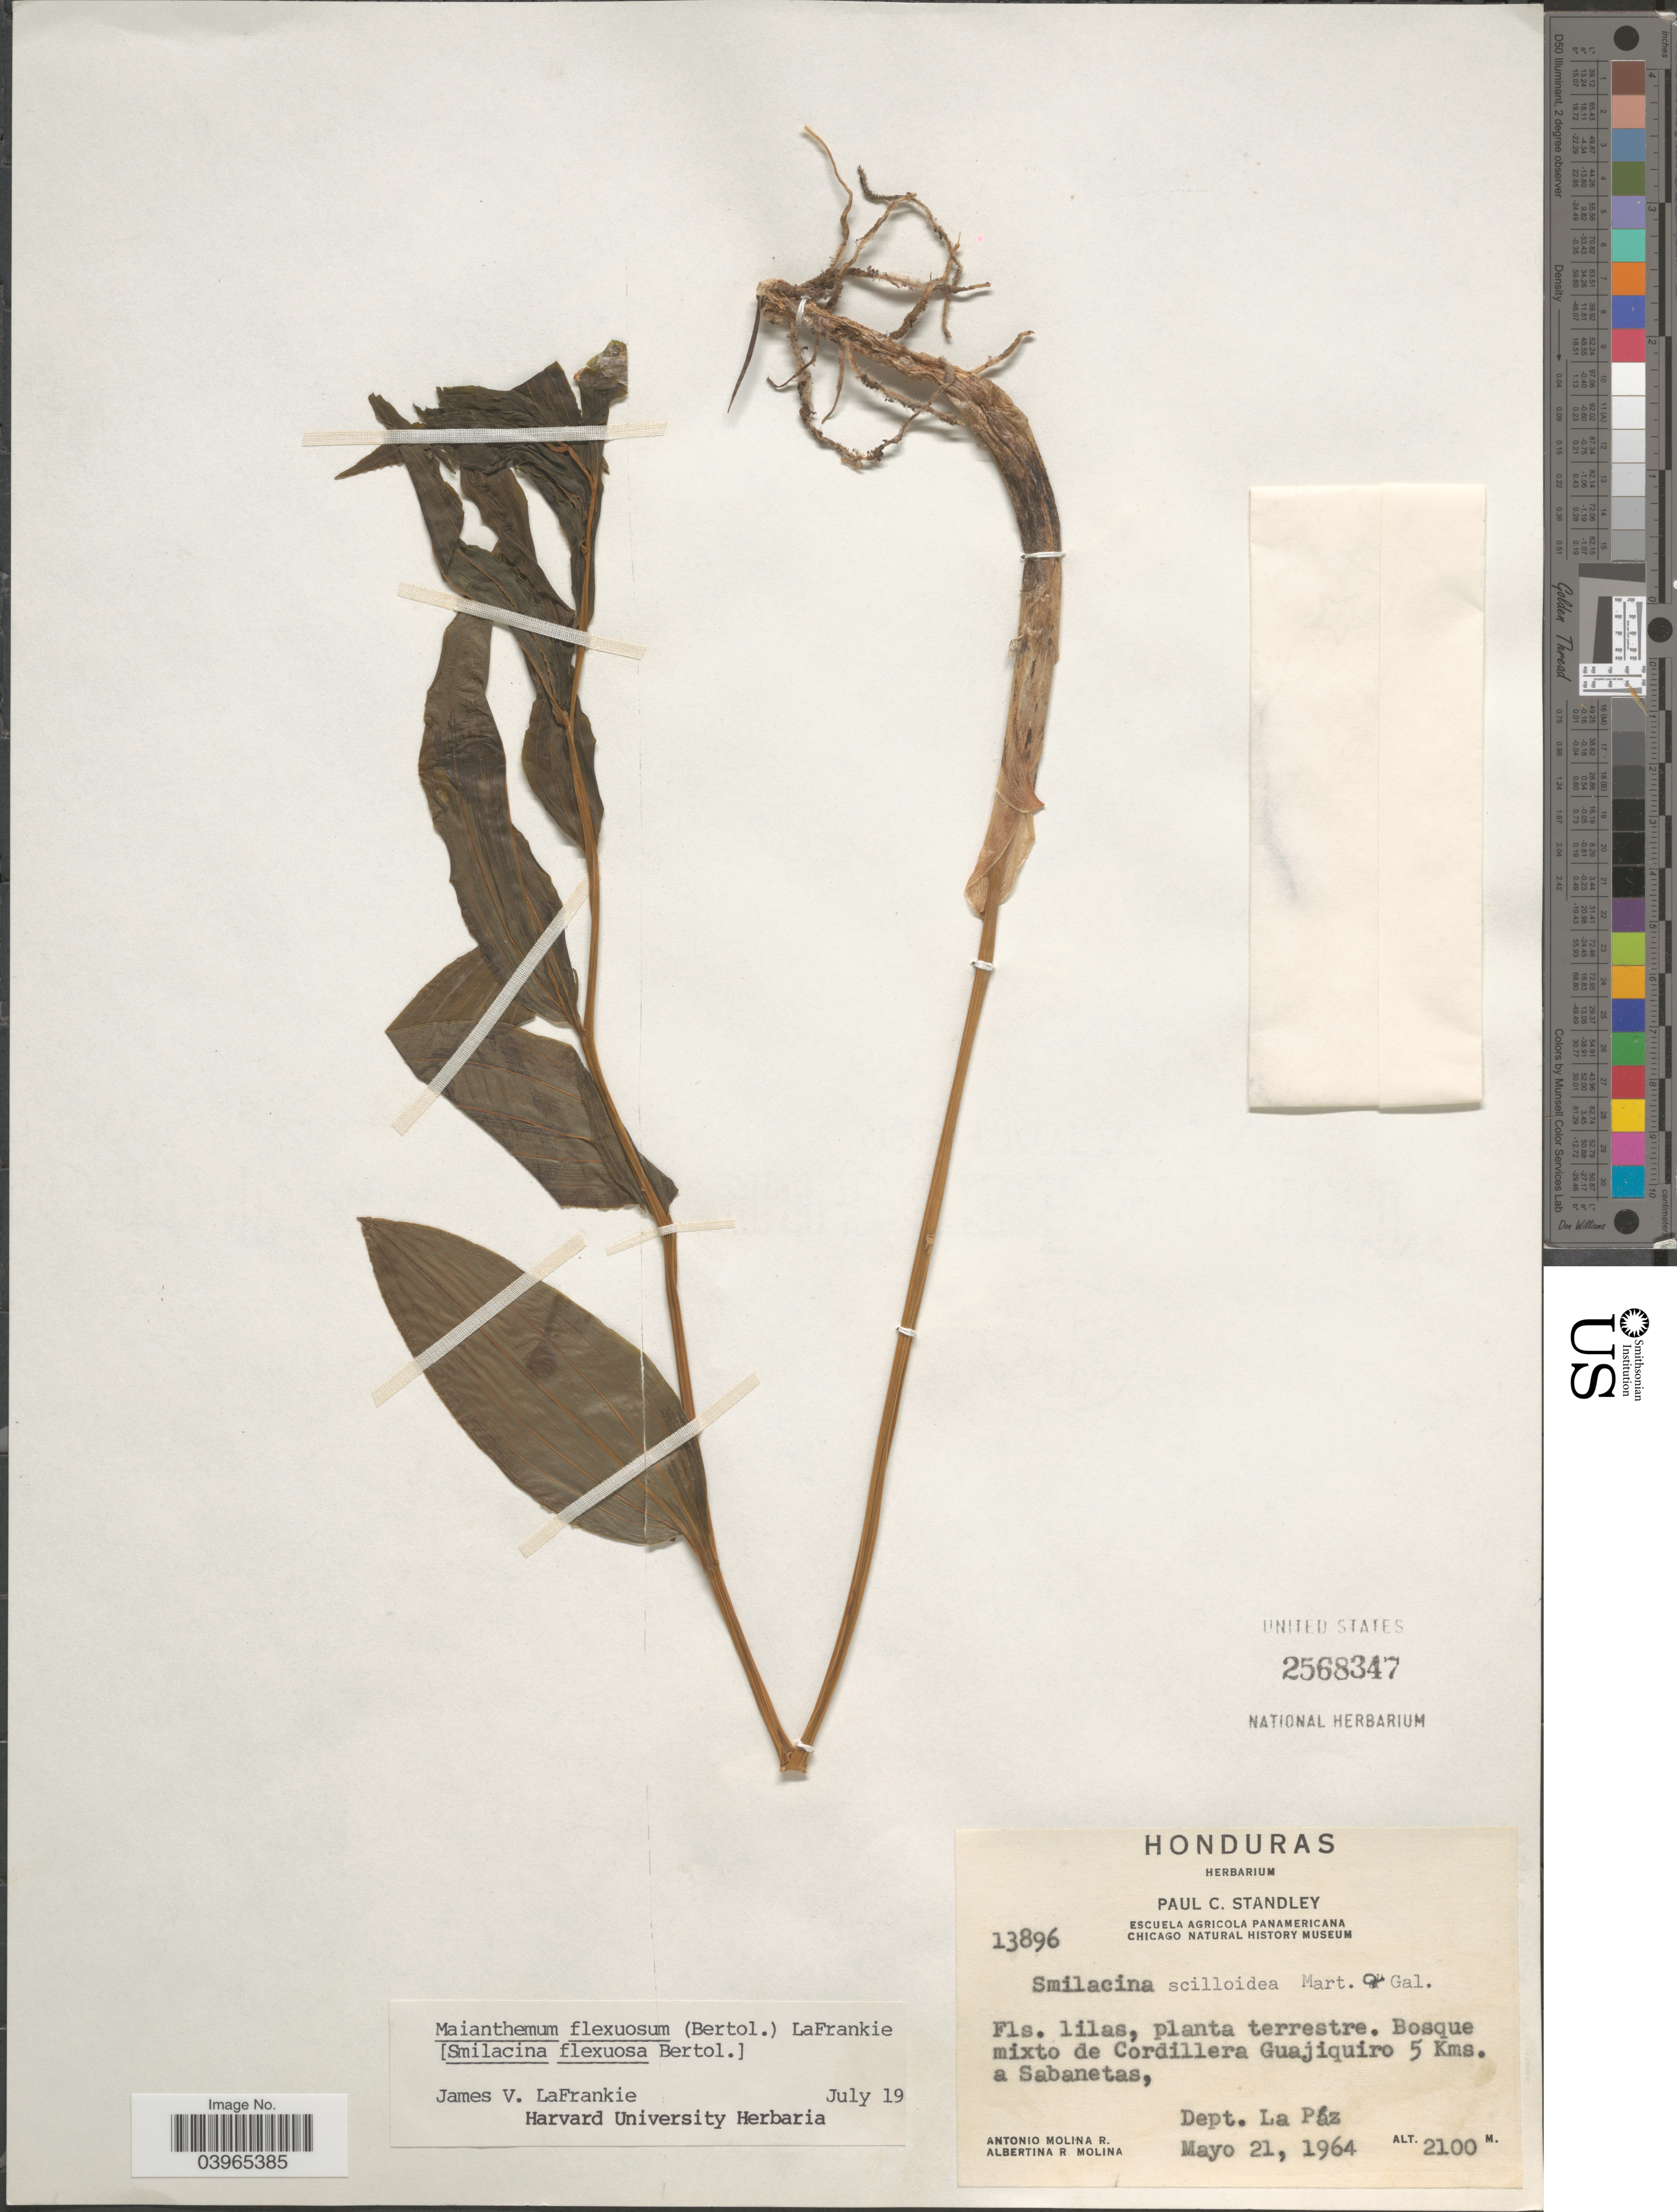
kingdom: Plantae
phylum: Tracheophyta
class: Liliopsida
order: Asparagales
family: Asparagaceae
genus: Maianthemum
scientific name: Maianthemum flexuosum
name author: (Bertol.) LaFrankie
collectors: A. Molina R. & A. R. Molina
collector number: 13896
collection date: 1964-05-21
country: Honduras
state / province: La Paz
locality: Bosque mixto de Cordillera Guajiquiro 5 Kms. a Sabanetas, Dept. La Páz.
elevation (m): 2100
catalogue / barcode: US 2568347